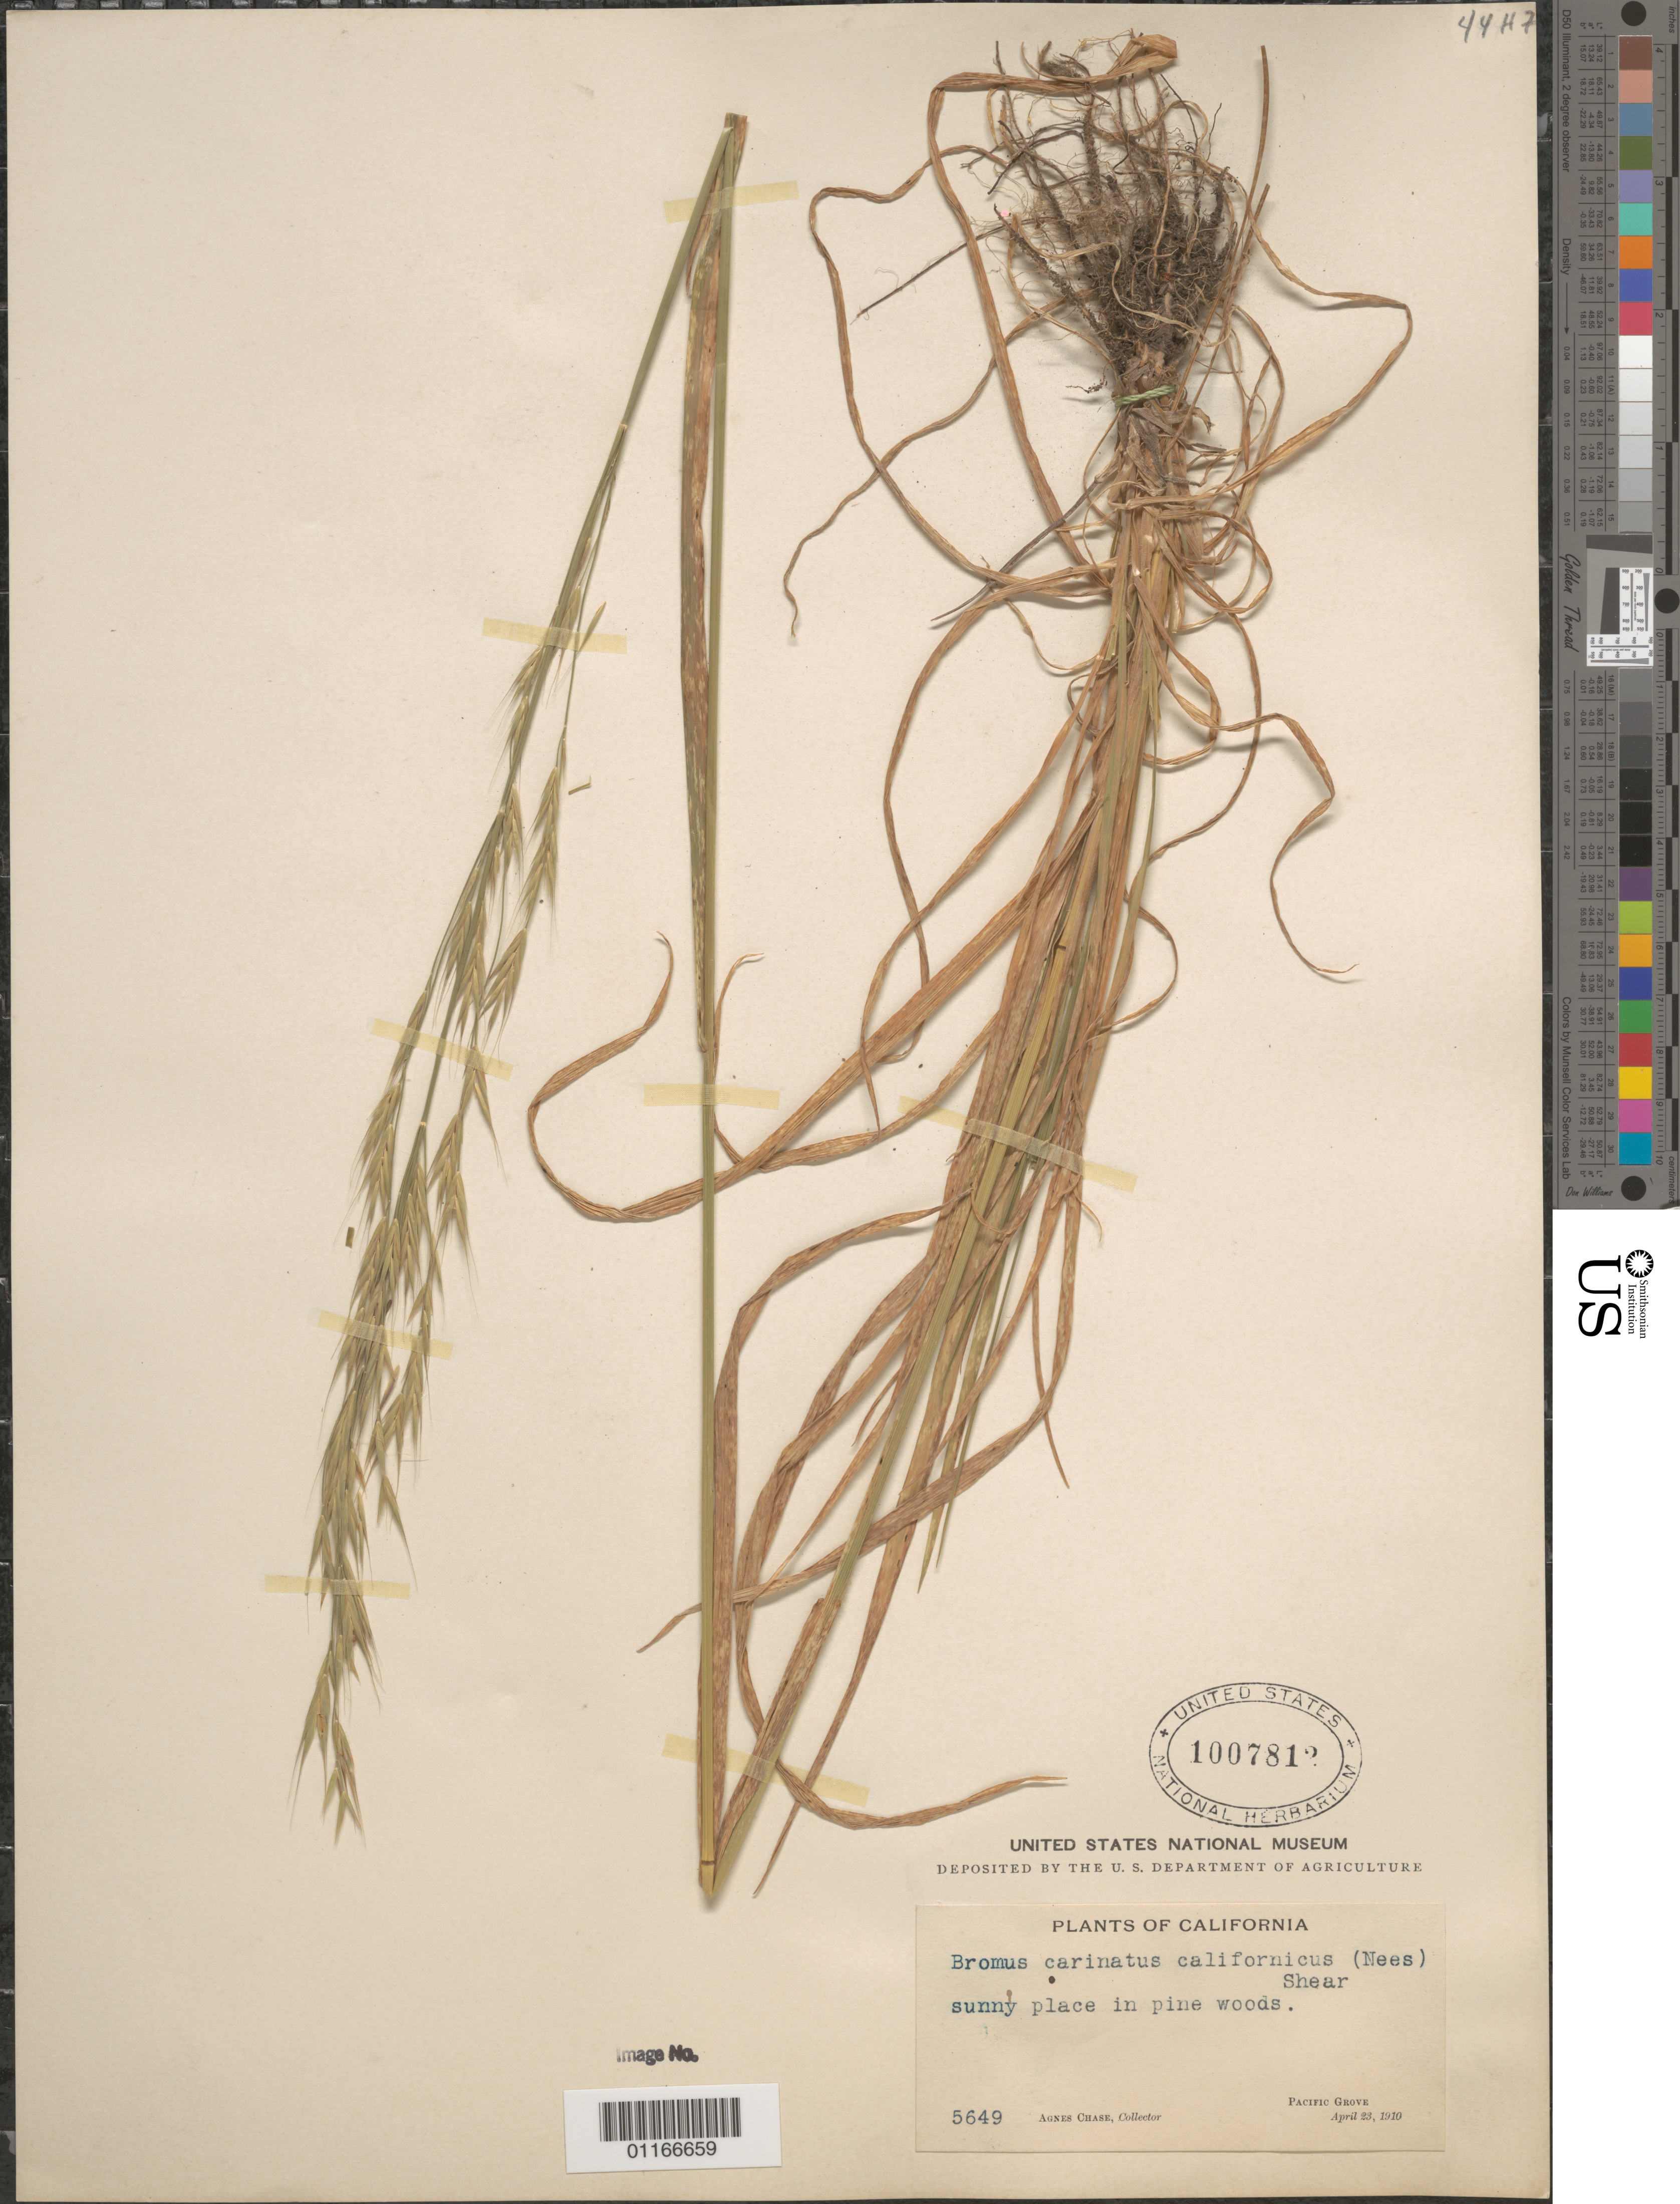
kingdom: Plantae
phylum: Tracheophyta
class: Liliopsida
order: Poales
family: Poaceae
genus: Bromus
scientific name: Bromus carinatus var. californicus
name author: Shear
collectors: A. Chase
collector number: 5649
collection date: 1910-04-23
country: United States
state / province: California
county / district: Pacific Grove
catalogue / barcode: US 1007812